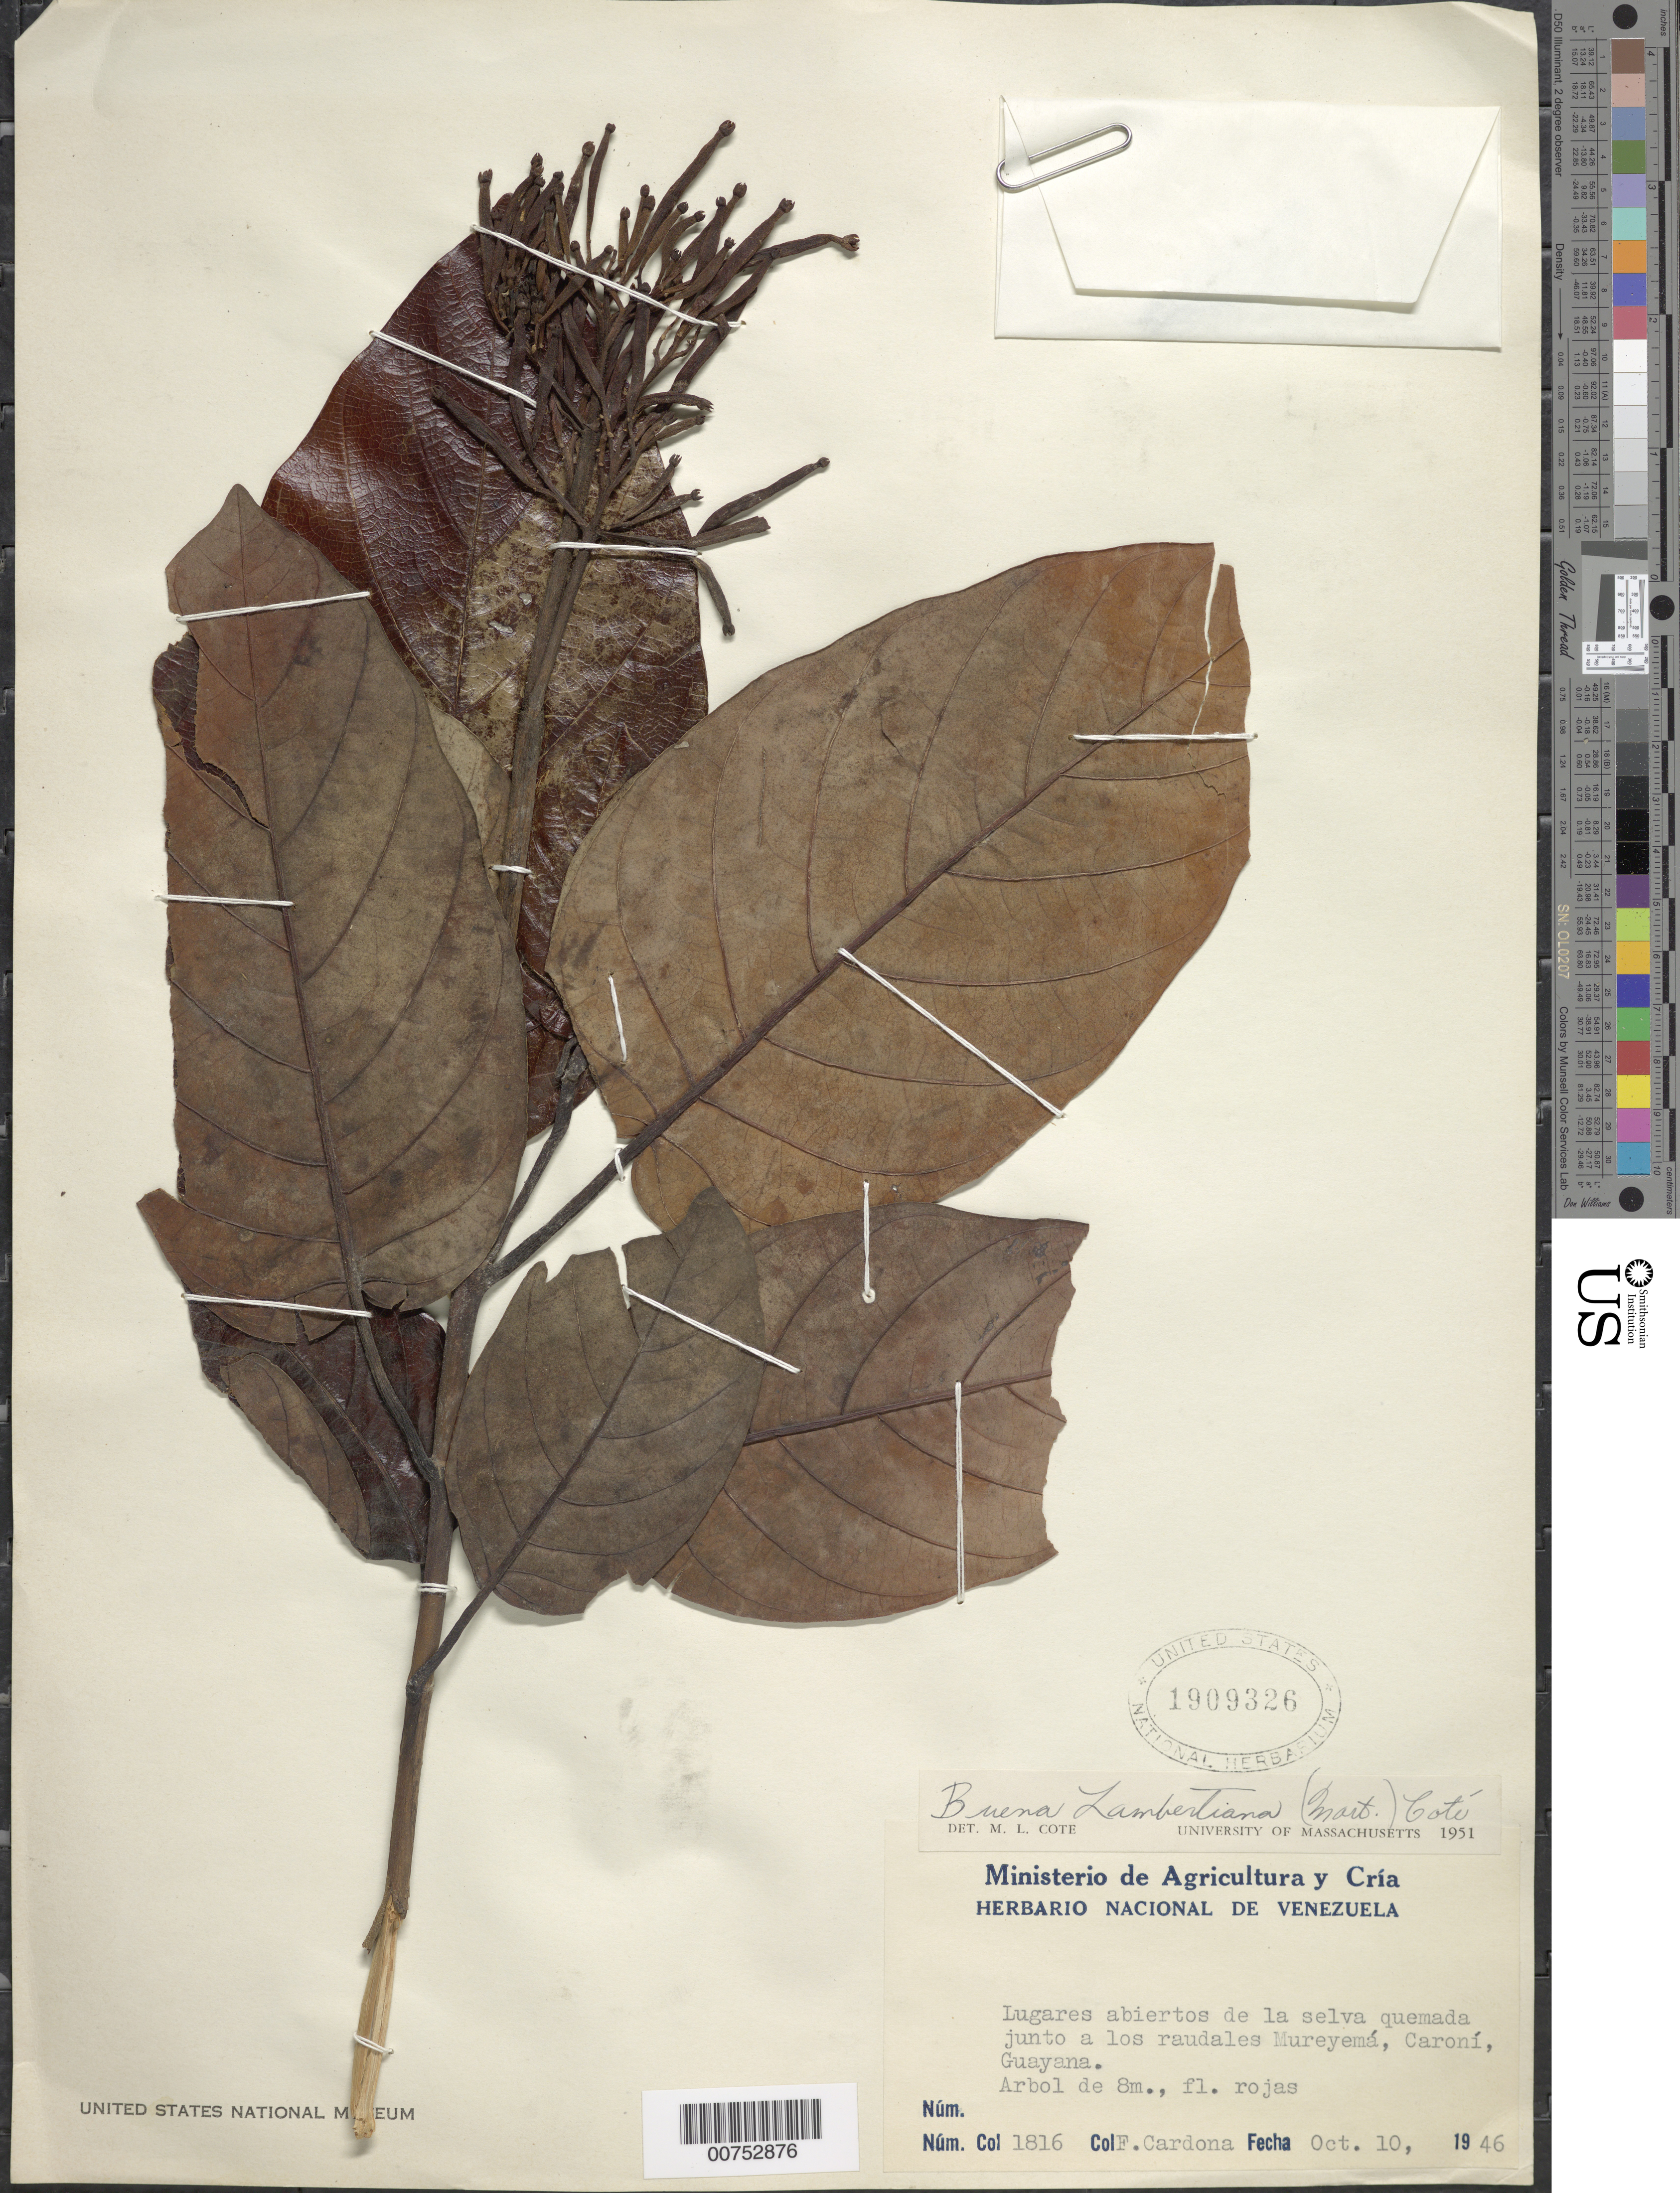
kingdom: Plantae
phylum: Tracheophyta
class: Magnoliopsida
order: Gentianales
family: Rubiaceae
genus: Ladenbergia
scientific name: Ladenbergia lambertiana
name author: (A. Braun ex Mart.) Klotzsch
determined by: Cote, M. L.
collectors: F. Cardona Puig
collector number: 1816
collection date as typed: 10-Oct-46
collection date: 1946-10-10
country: Venezuela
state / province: Bolívar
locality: Río Caroní, Mureyemá (Guayana)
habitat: Lugares abiertos de la selva quemada junto a los raudales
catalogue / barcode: US 1909326